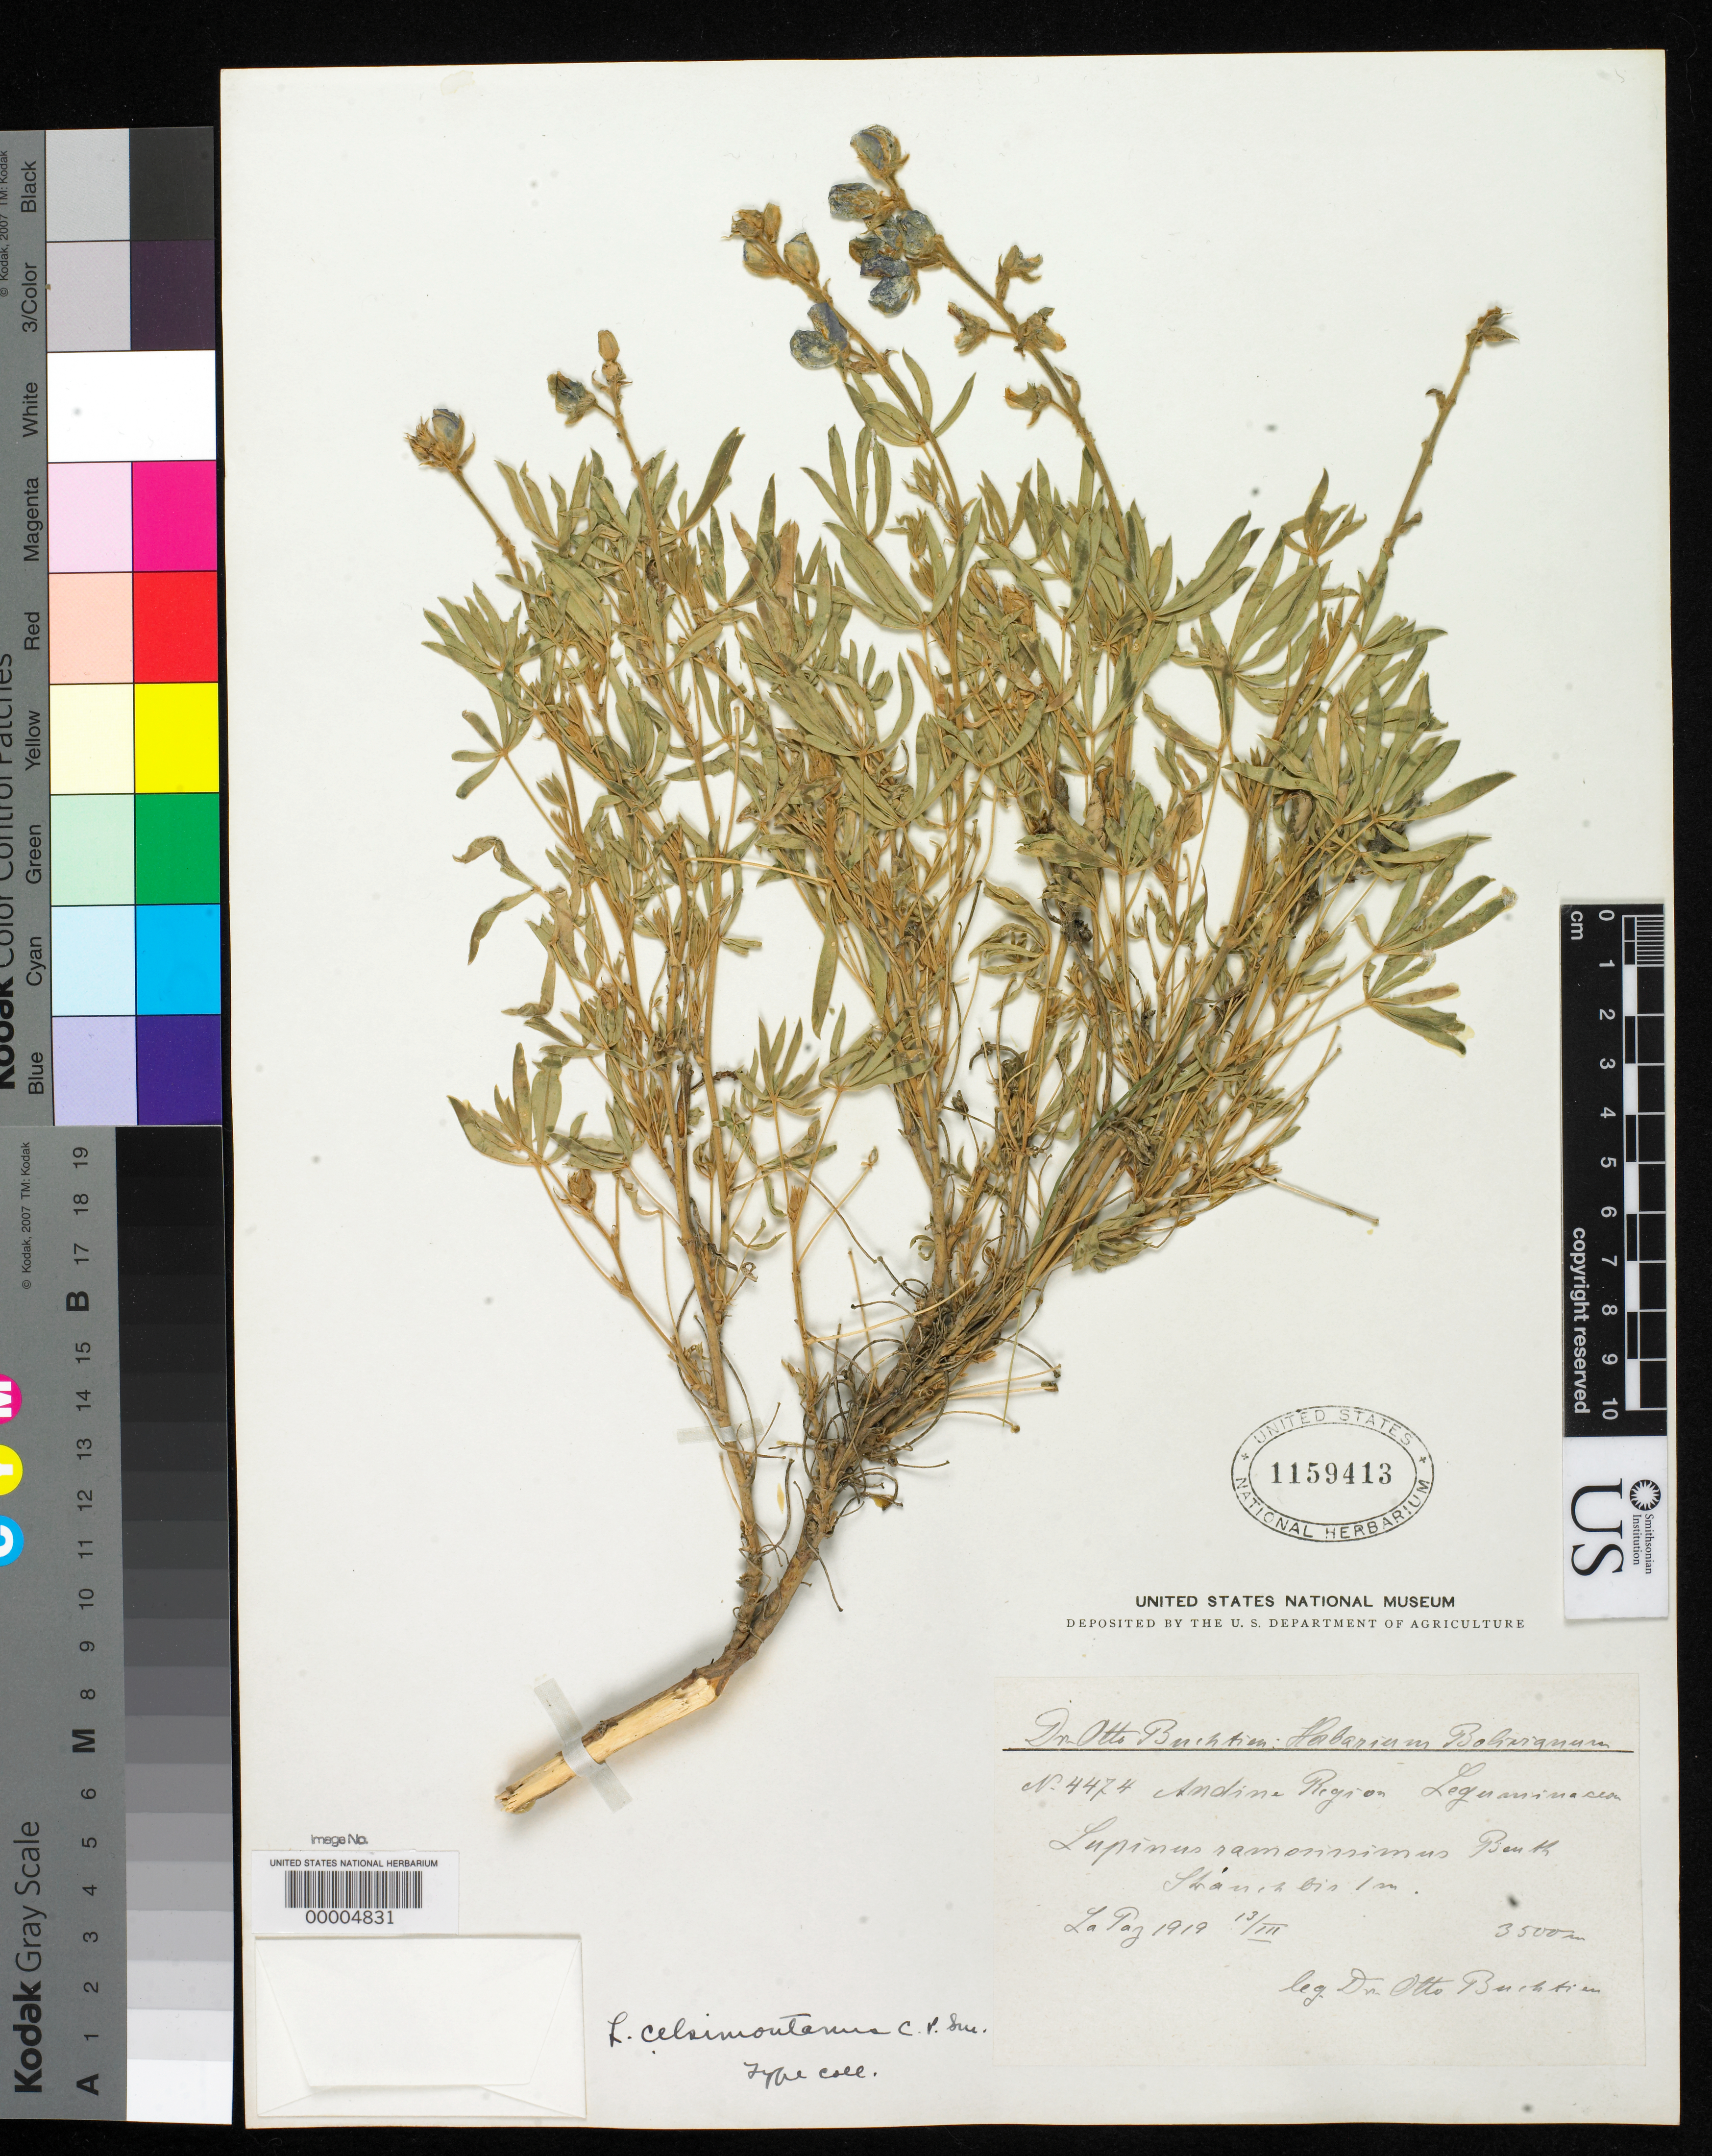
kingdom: Plantae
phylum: Tracheophyta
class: Magnoliopsida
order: Fabales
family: Fabaceae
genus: Lupinus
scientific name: Lupinus celsimontanus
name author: C.P. Sm.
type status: Isotype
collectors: O. Buchtien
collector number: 4474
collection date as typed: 13 Mar 1919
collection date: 1919-03-13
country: Bolivia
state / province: La Paz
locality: Andina region.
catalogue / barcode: US 1159413